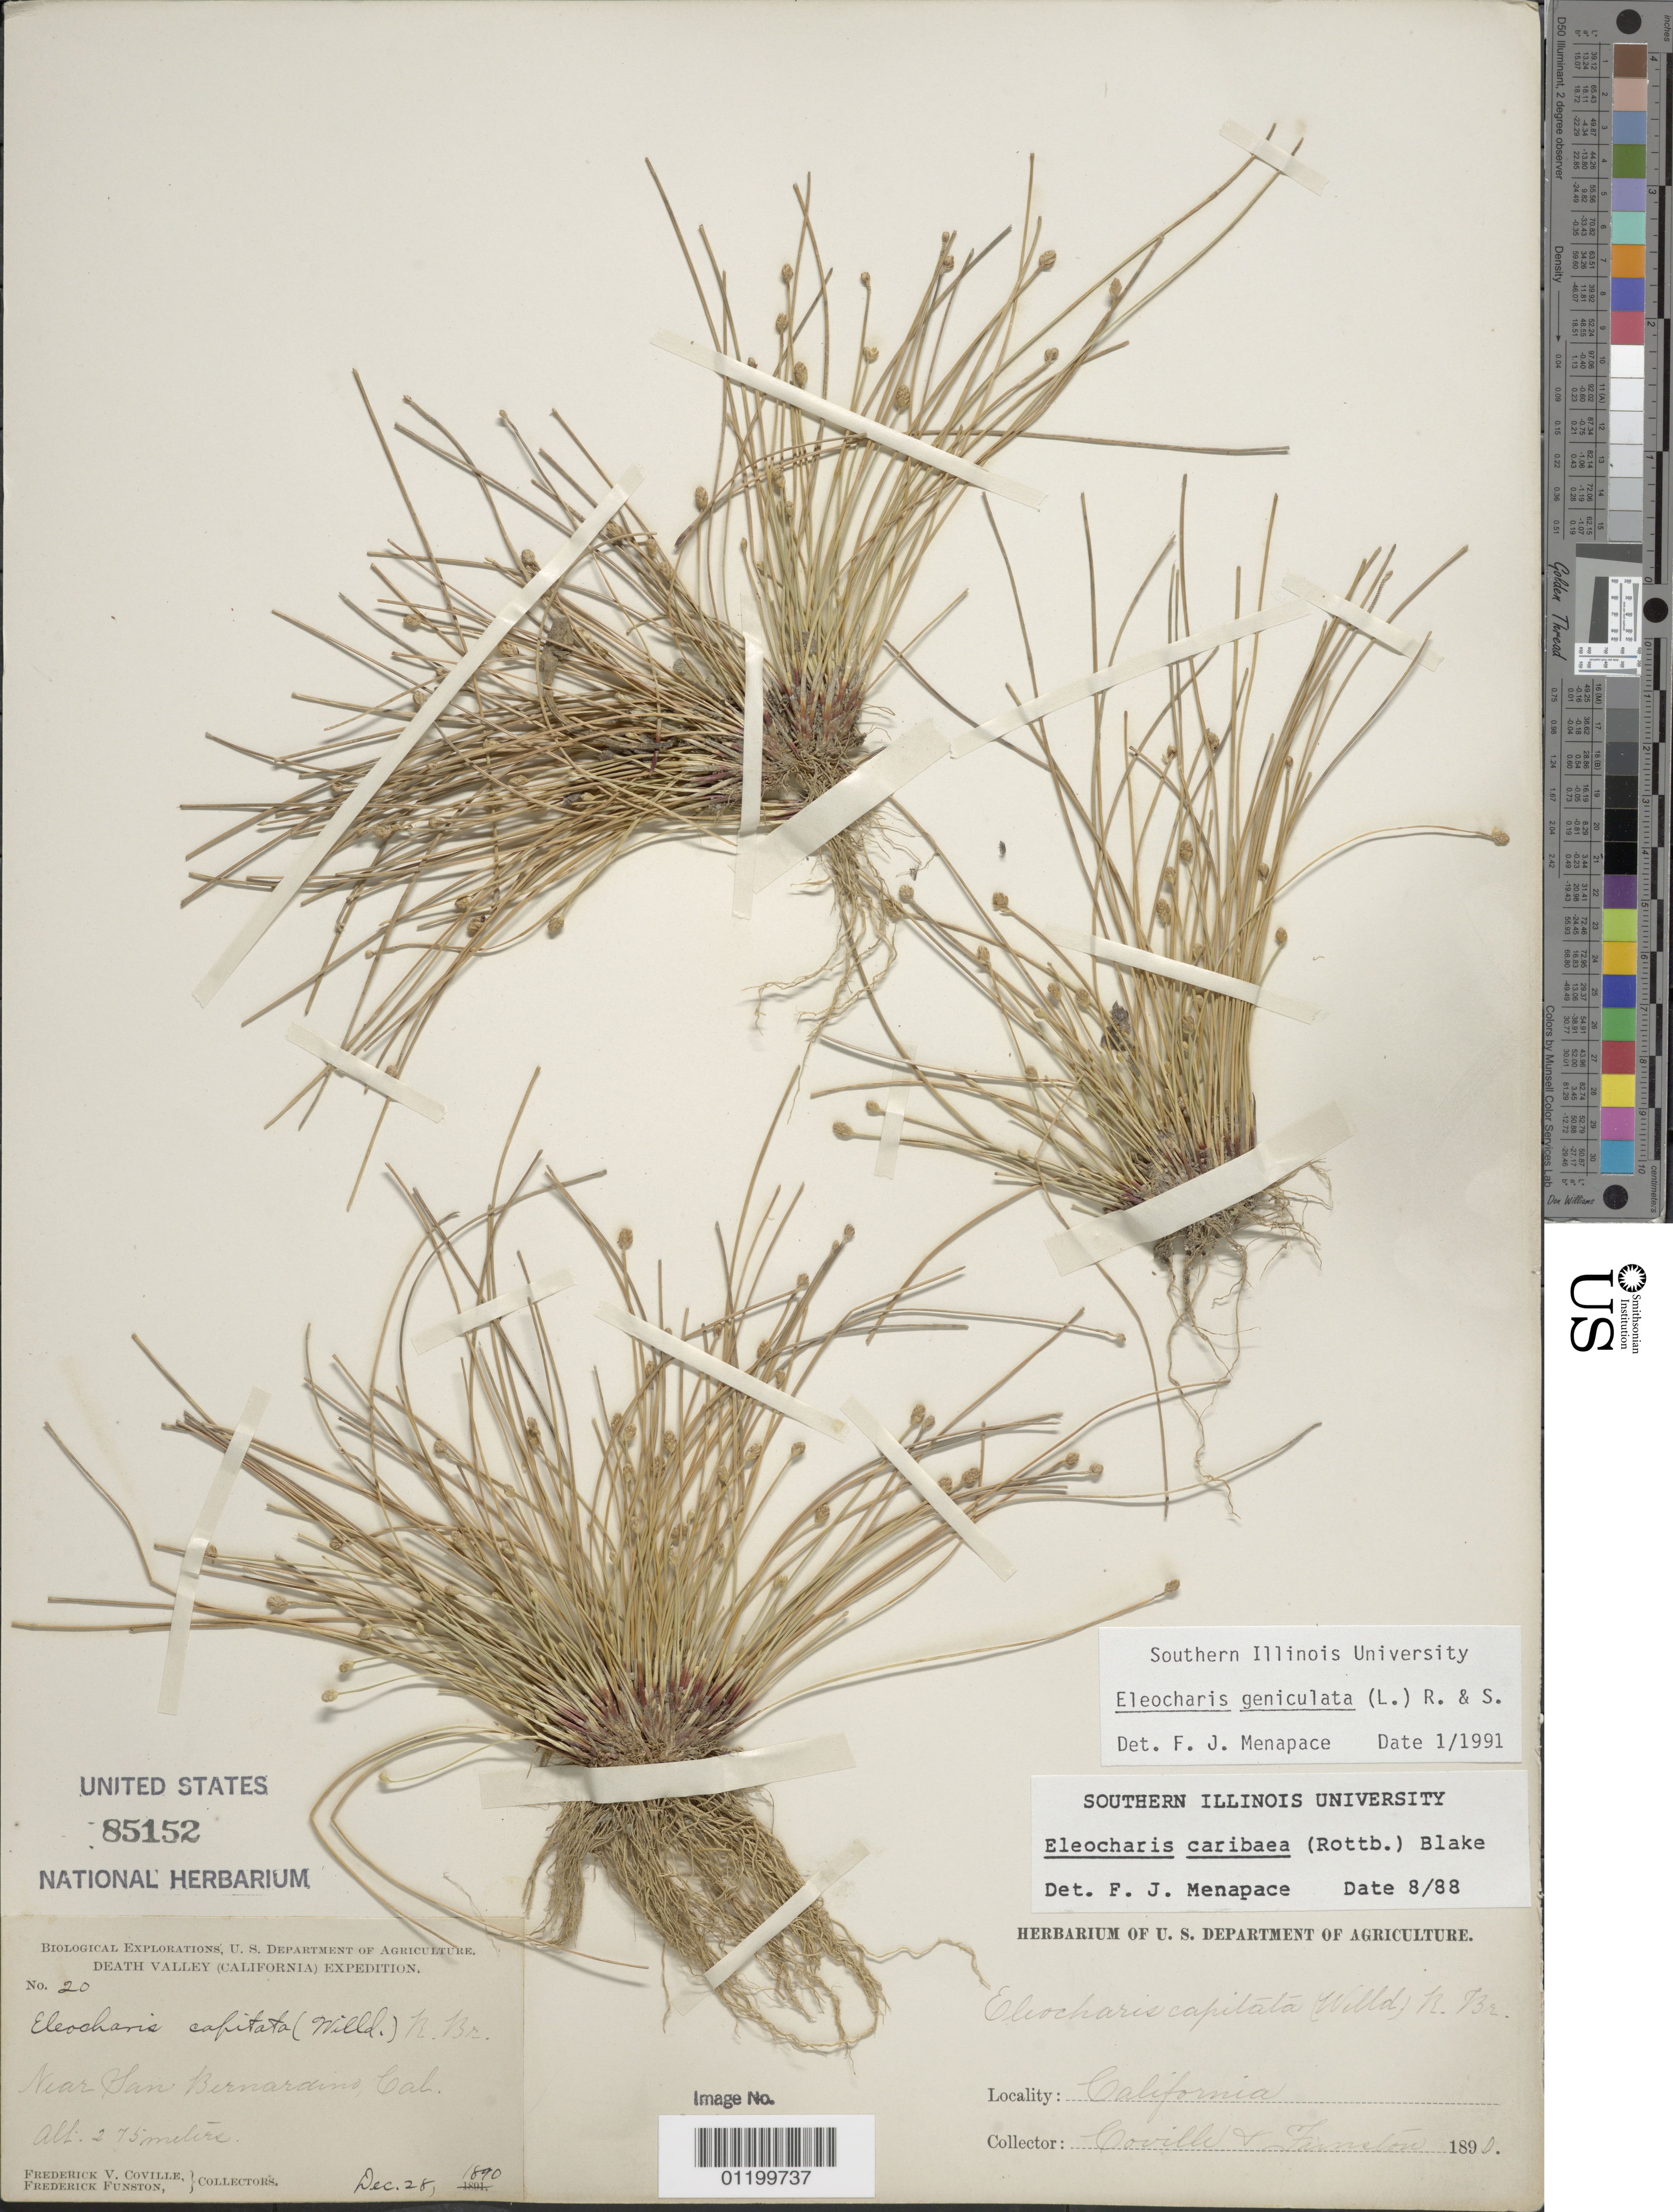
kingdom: Plantae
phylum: Tracheophyta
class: Liliopsida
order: Poales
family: Cyperaceae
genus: Eleocharis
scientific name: Eleocharis geniculata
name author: (L.) Roem. & Schult.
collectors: F. V. Coville & F. Funston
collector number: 20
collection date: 1890-12-28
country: United States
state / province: California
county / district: San Bernardino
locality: near San Bernardino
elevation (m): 275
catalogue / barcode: US 85152